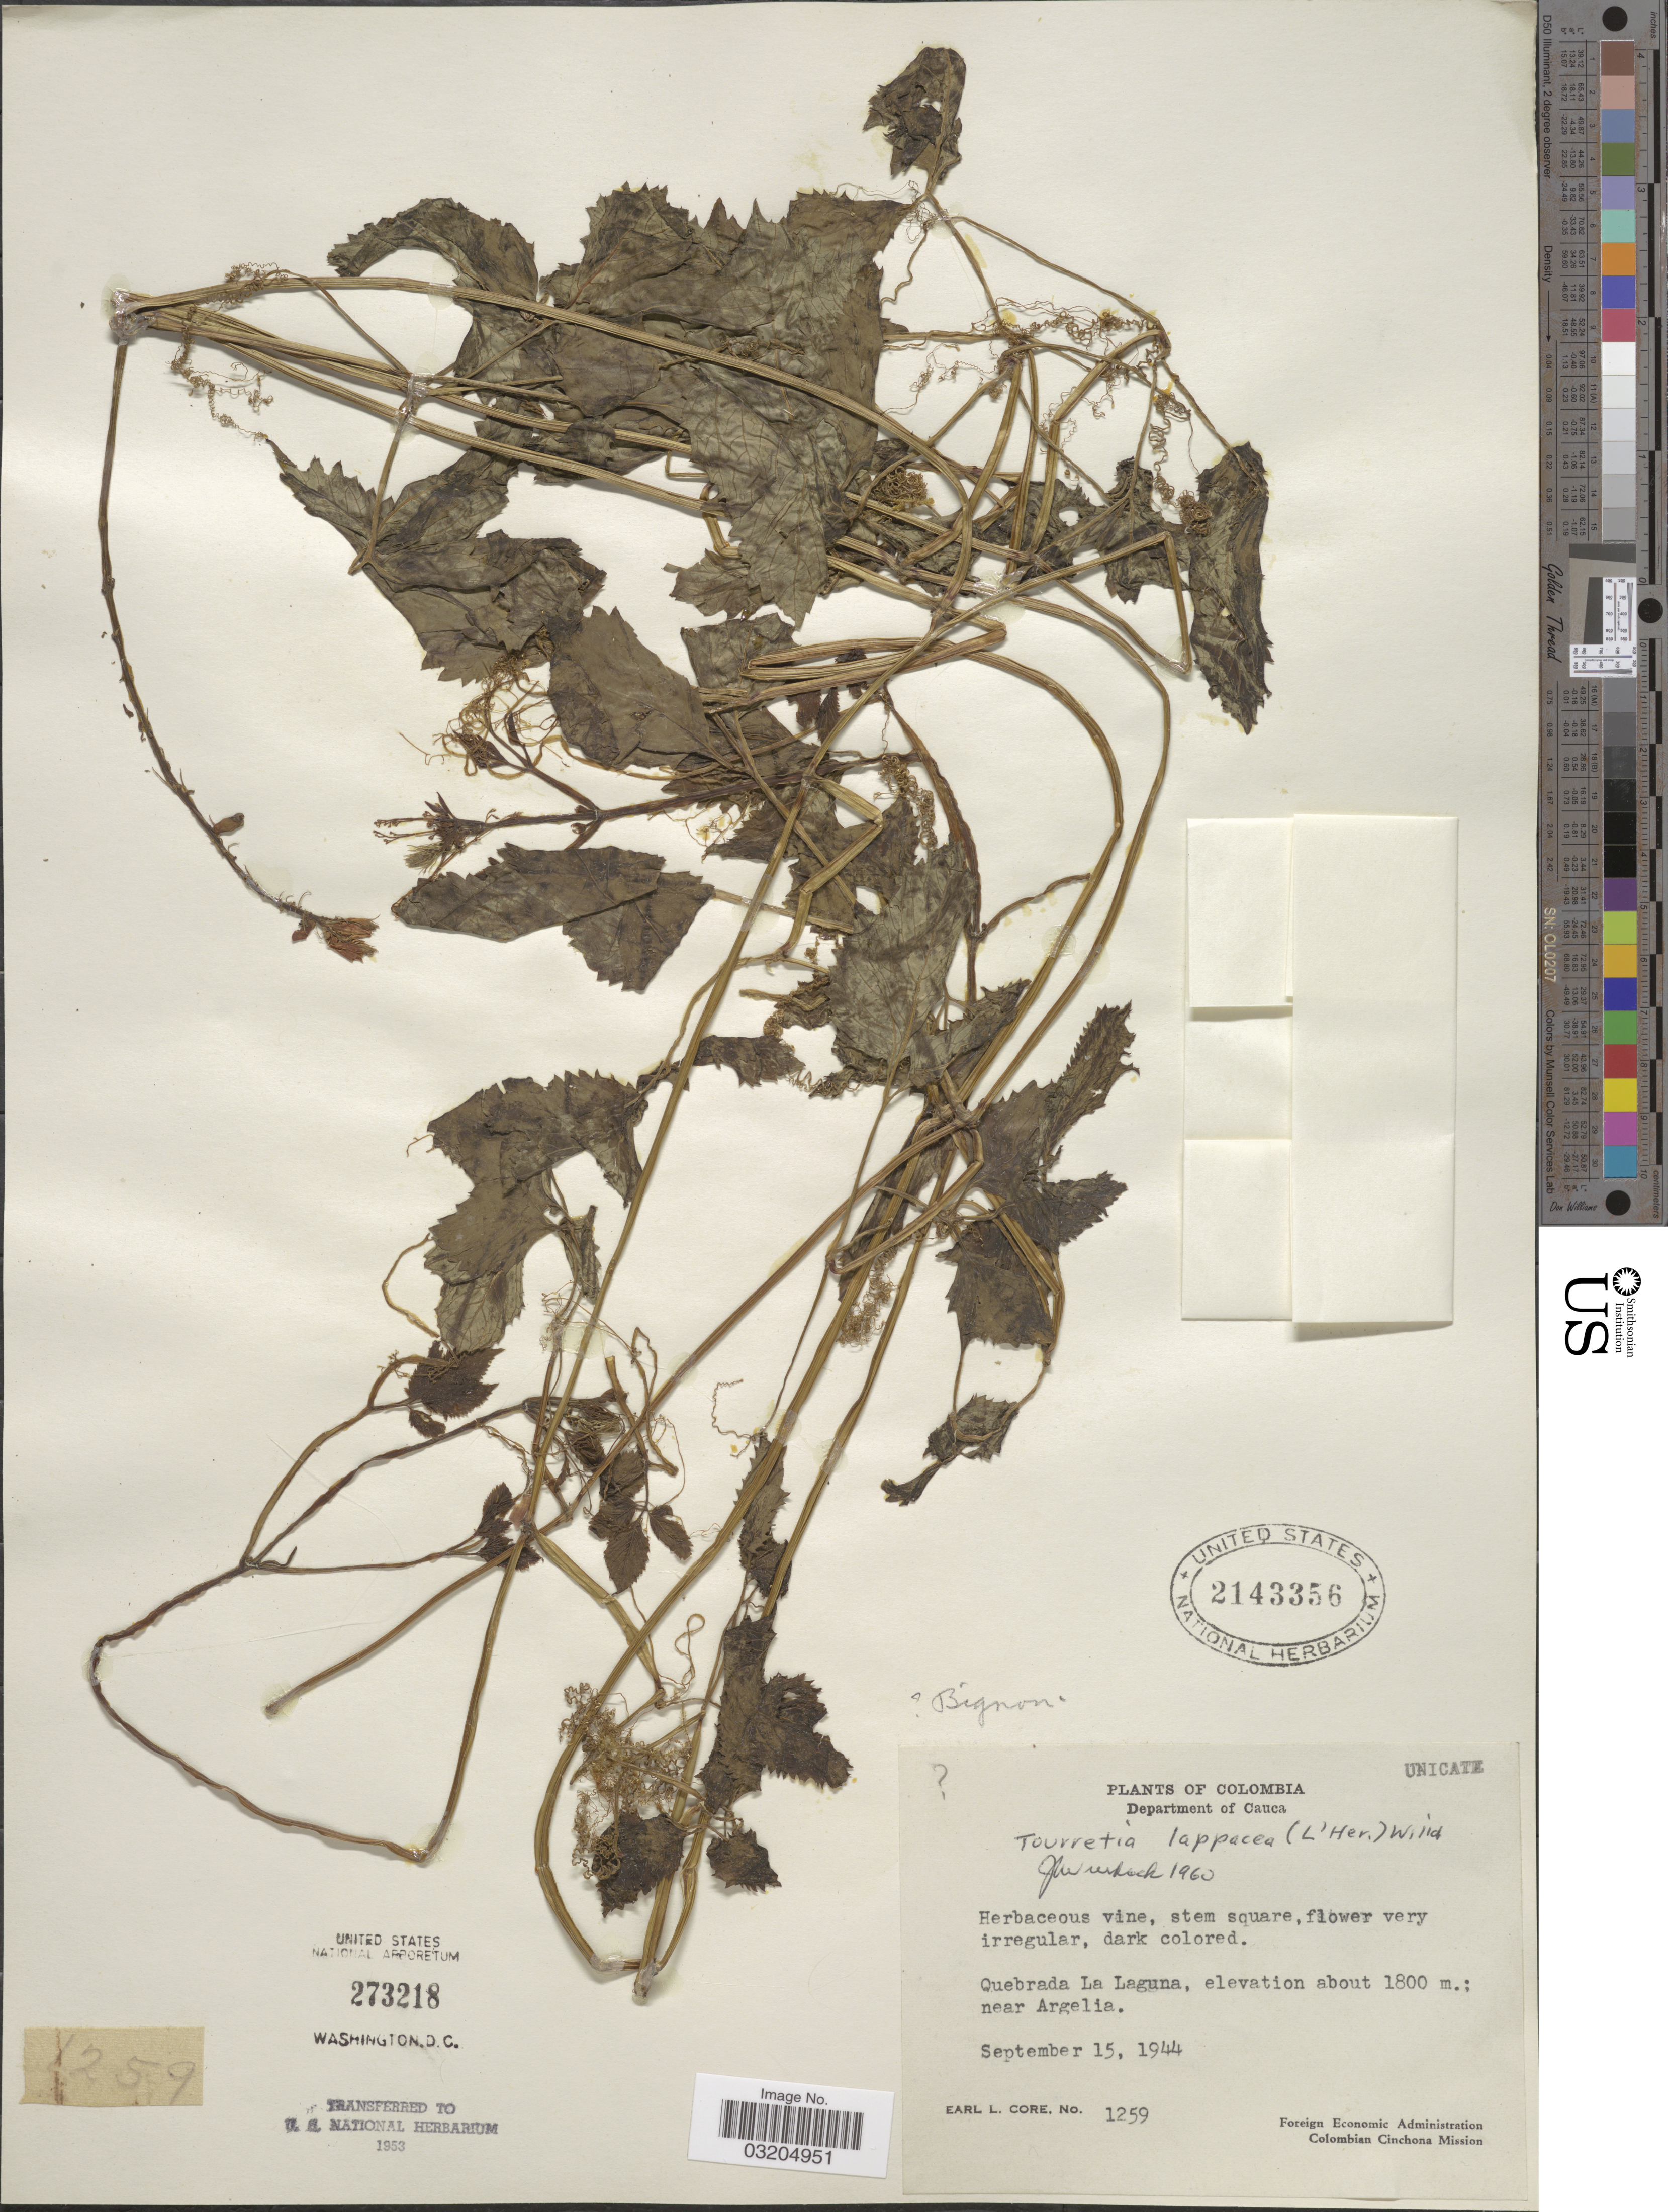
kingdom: Plantae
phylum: Tracheophyta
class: Magnoliopsida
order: Lamiales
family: Bignoniaceae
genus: Tourrettia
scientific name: Tourrettia lappacea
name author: (L'Hér.) Willd.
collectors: E. L. Core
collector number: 1259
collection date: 1944-09-15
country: Colombia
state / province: Cauca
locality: Department of Cauca. Quebrada La Laguna, near Argelia.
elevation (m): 1800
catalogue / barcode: US 2143356